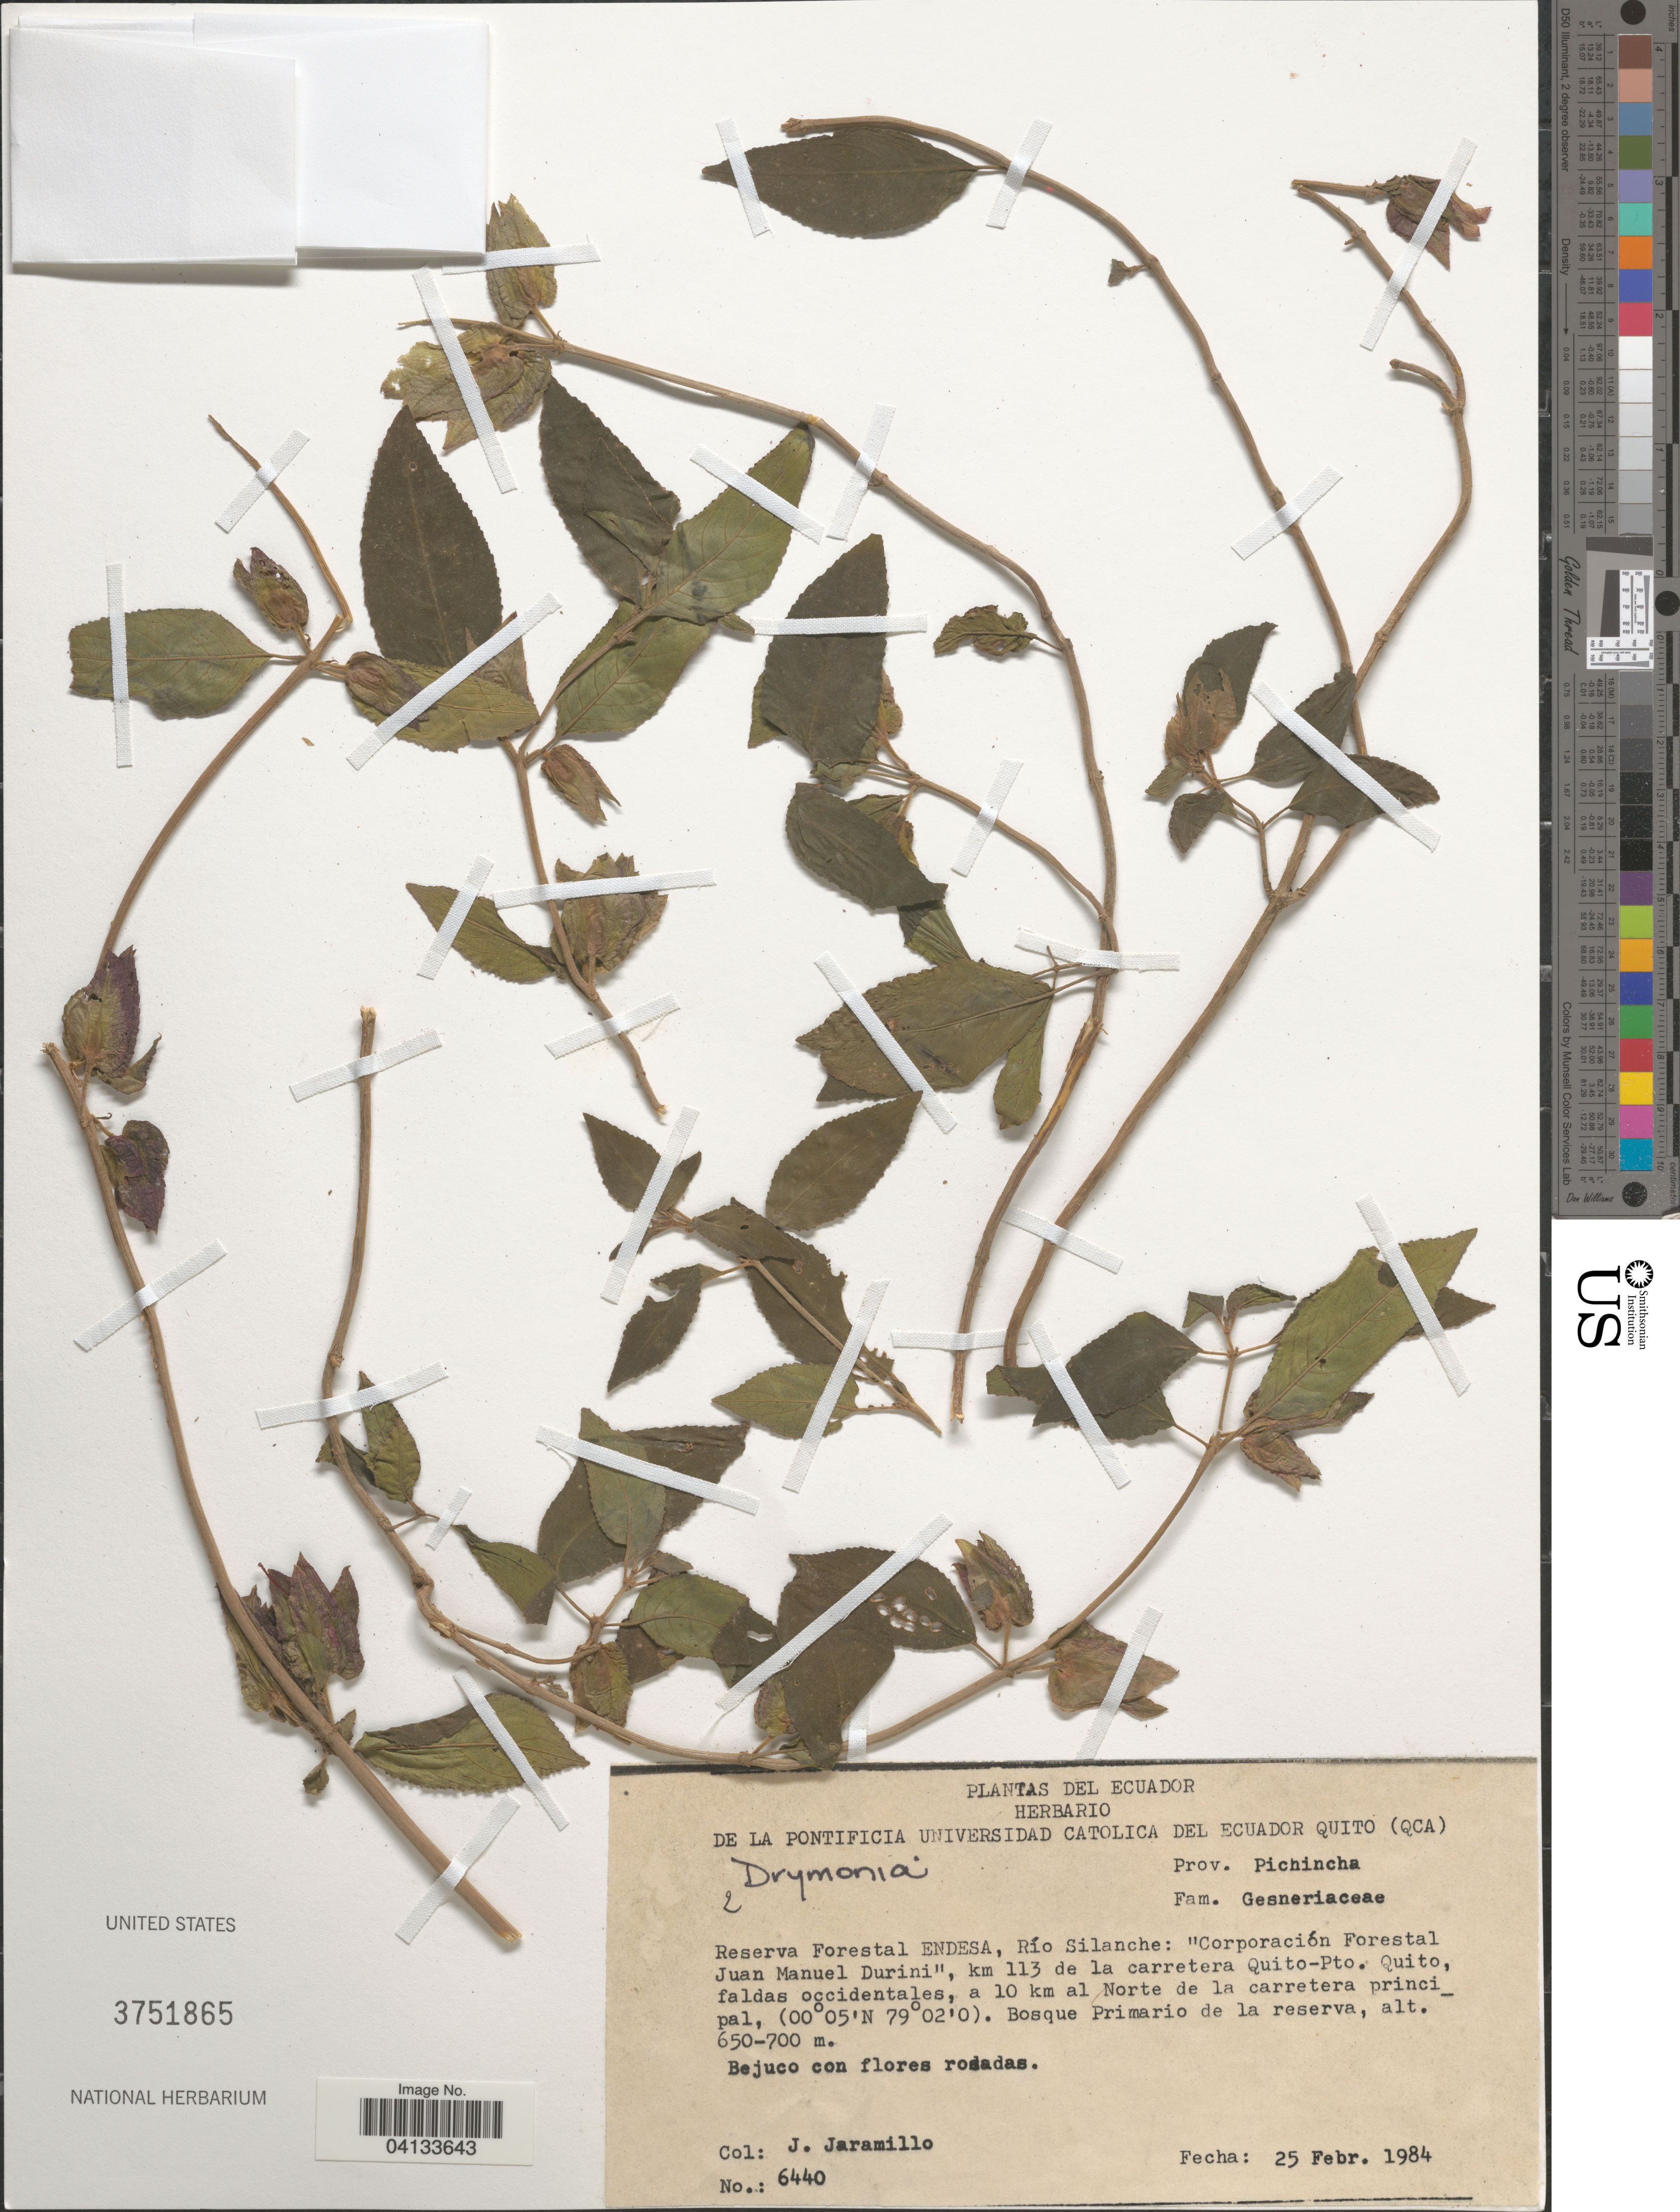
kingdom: Plantae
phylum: Tracheophyta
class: Magnoliopsida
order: Lamiales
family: Gesneriaceae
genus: Drymonia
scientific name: Drymonia sp.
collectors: J. Jaramillo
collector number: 6440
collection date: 1984-02-25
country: Ecuador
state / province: Pichincha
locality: Reserva Forestal ENDESA, Río Silanche: "Corporación Forestal Juan Manuel Durini", km 113 de la carretera Quito-Pto. Quito, faldas occidentales, a 10 km al Norte de la carretera principal.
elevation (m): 650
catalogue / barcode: US 3751865